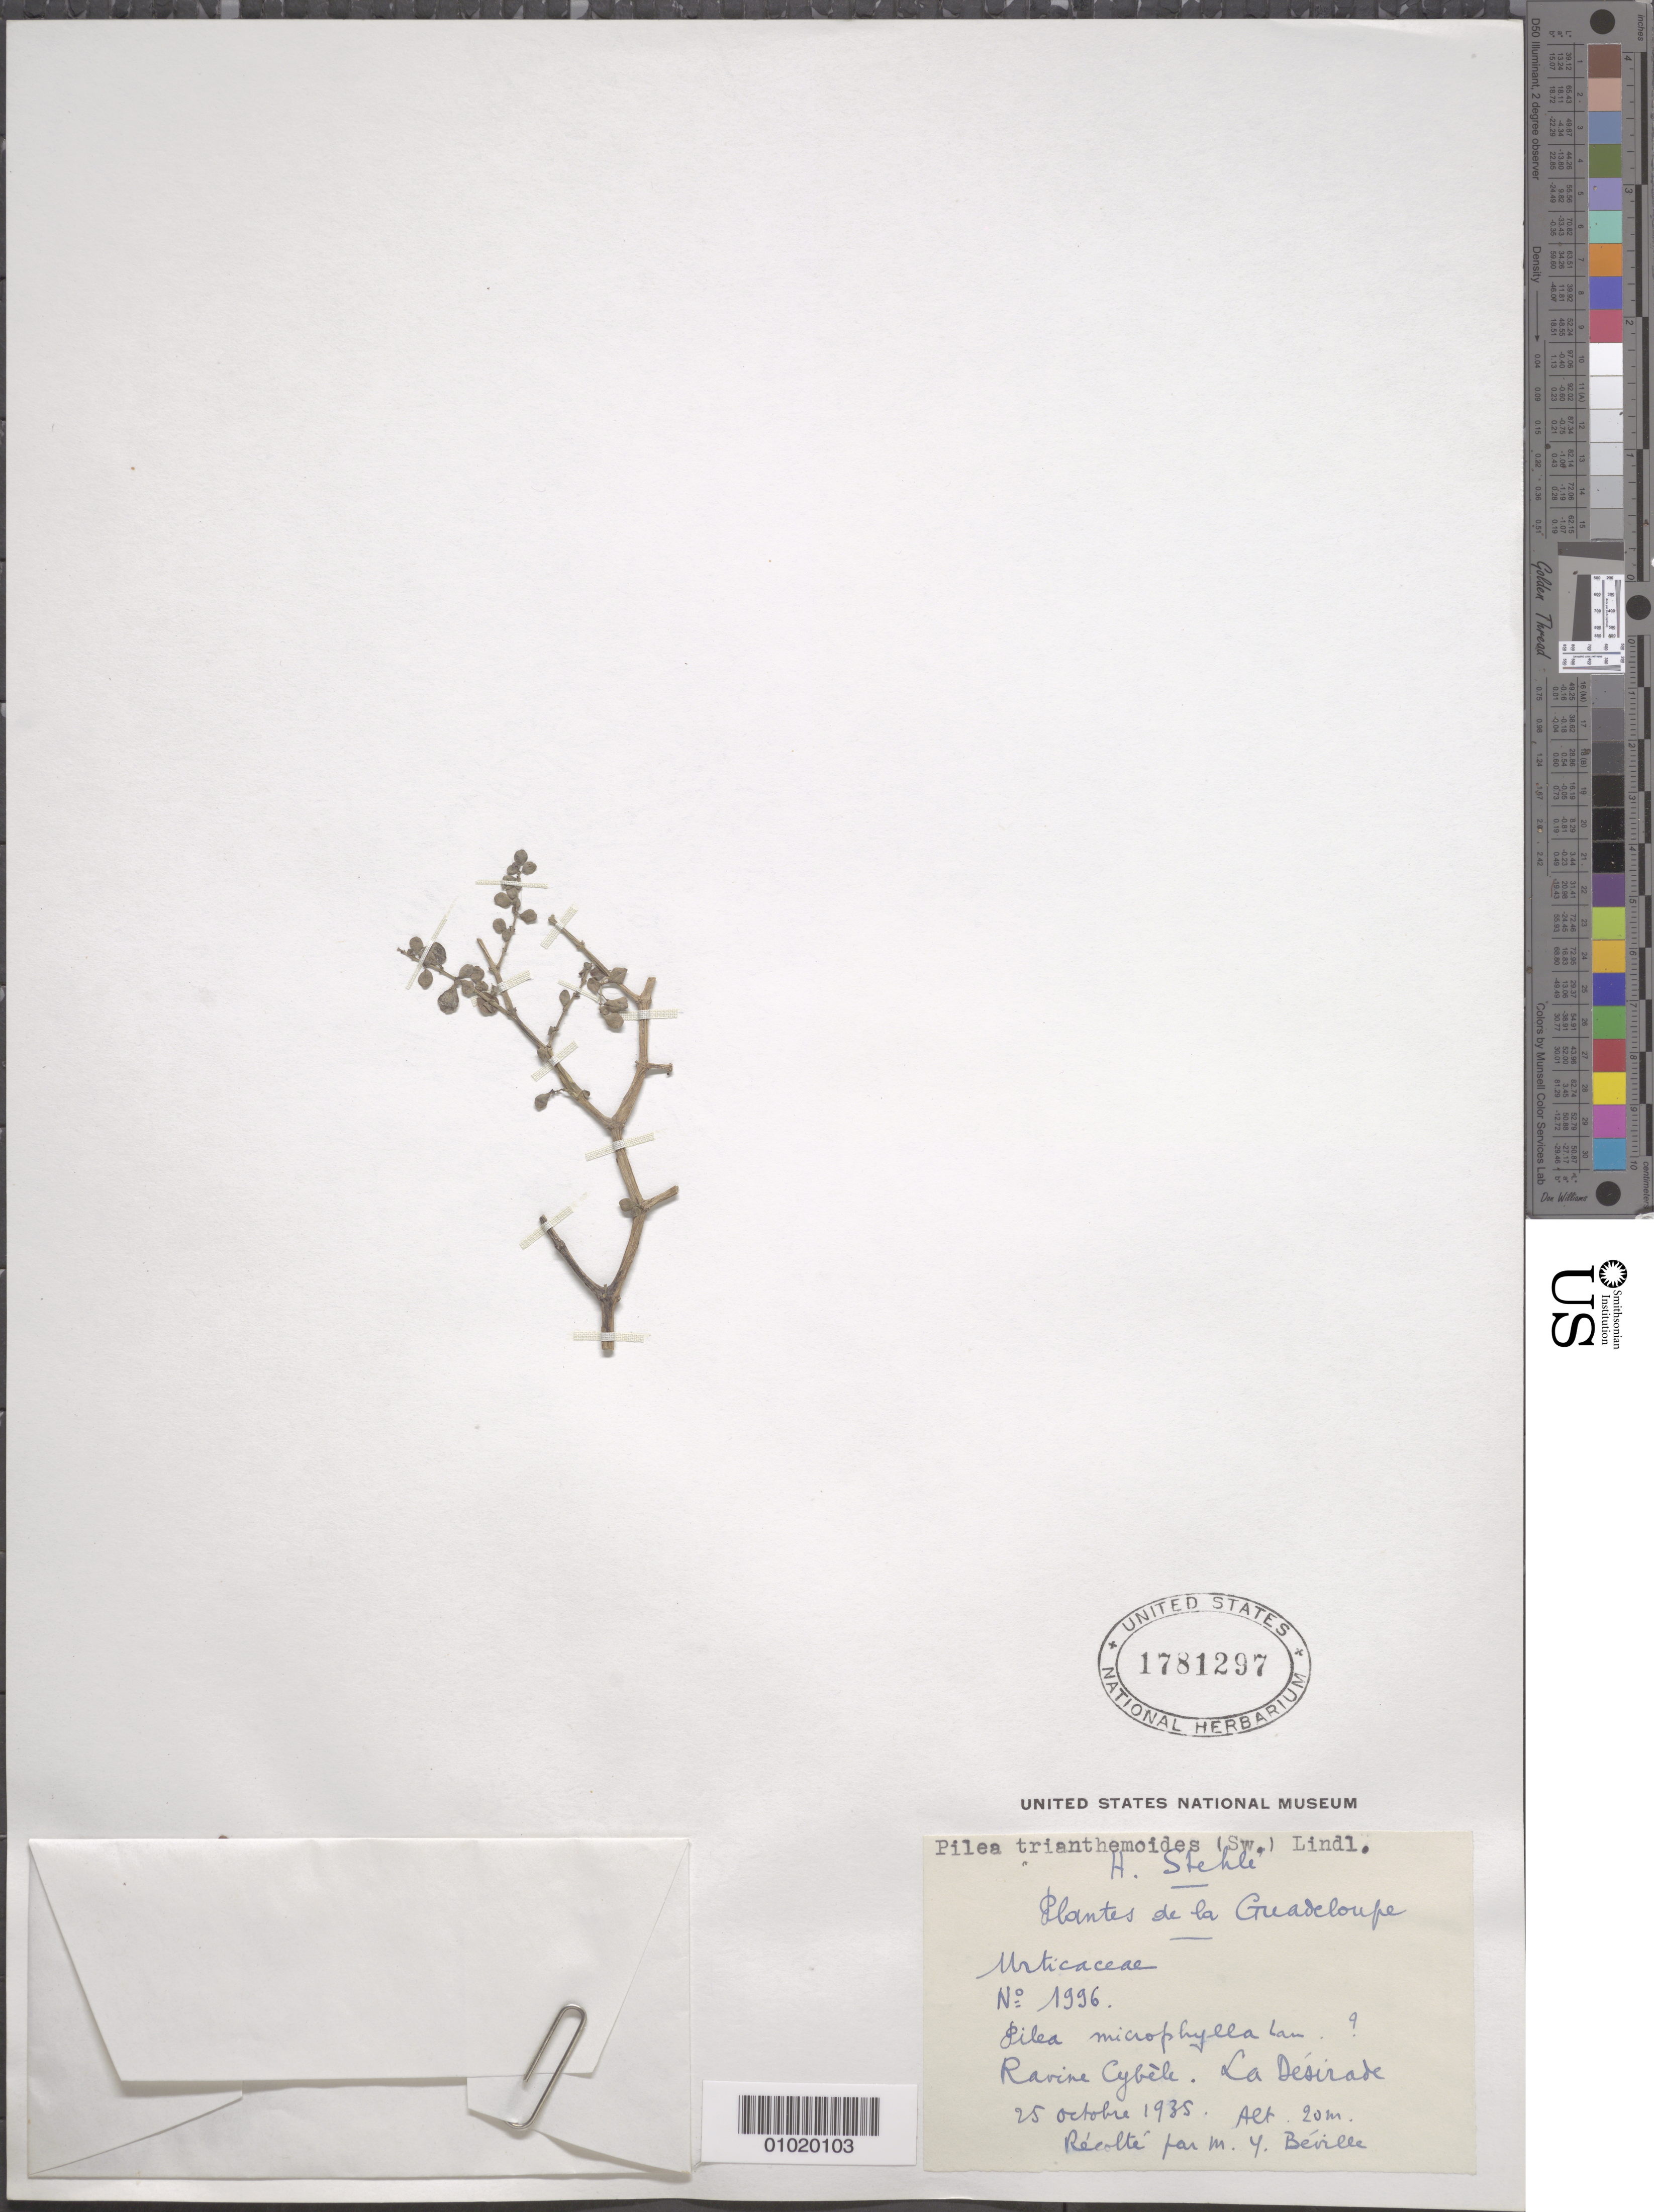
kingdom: Plantae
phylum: Tracheophyta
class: Magnoliopsida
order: Rosales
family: Urticaceae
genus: Pilea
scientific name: Pilea trianthemoides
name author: (Sw.) Lindl.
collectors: H. Stehlé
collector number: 1996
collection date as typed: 25 Oct 1935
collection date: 1935-10-25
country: Guadeloupe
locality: Ravine Cybele. La Desirade.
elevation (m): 20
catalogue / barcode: US 1781297